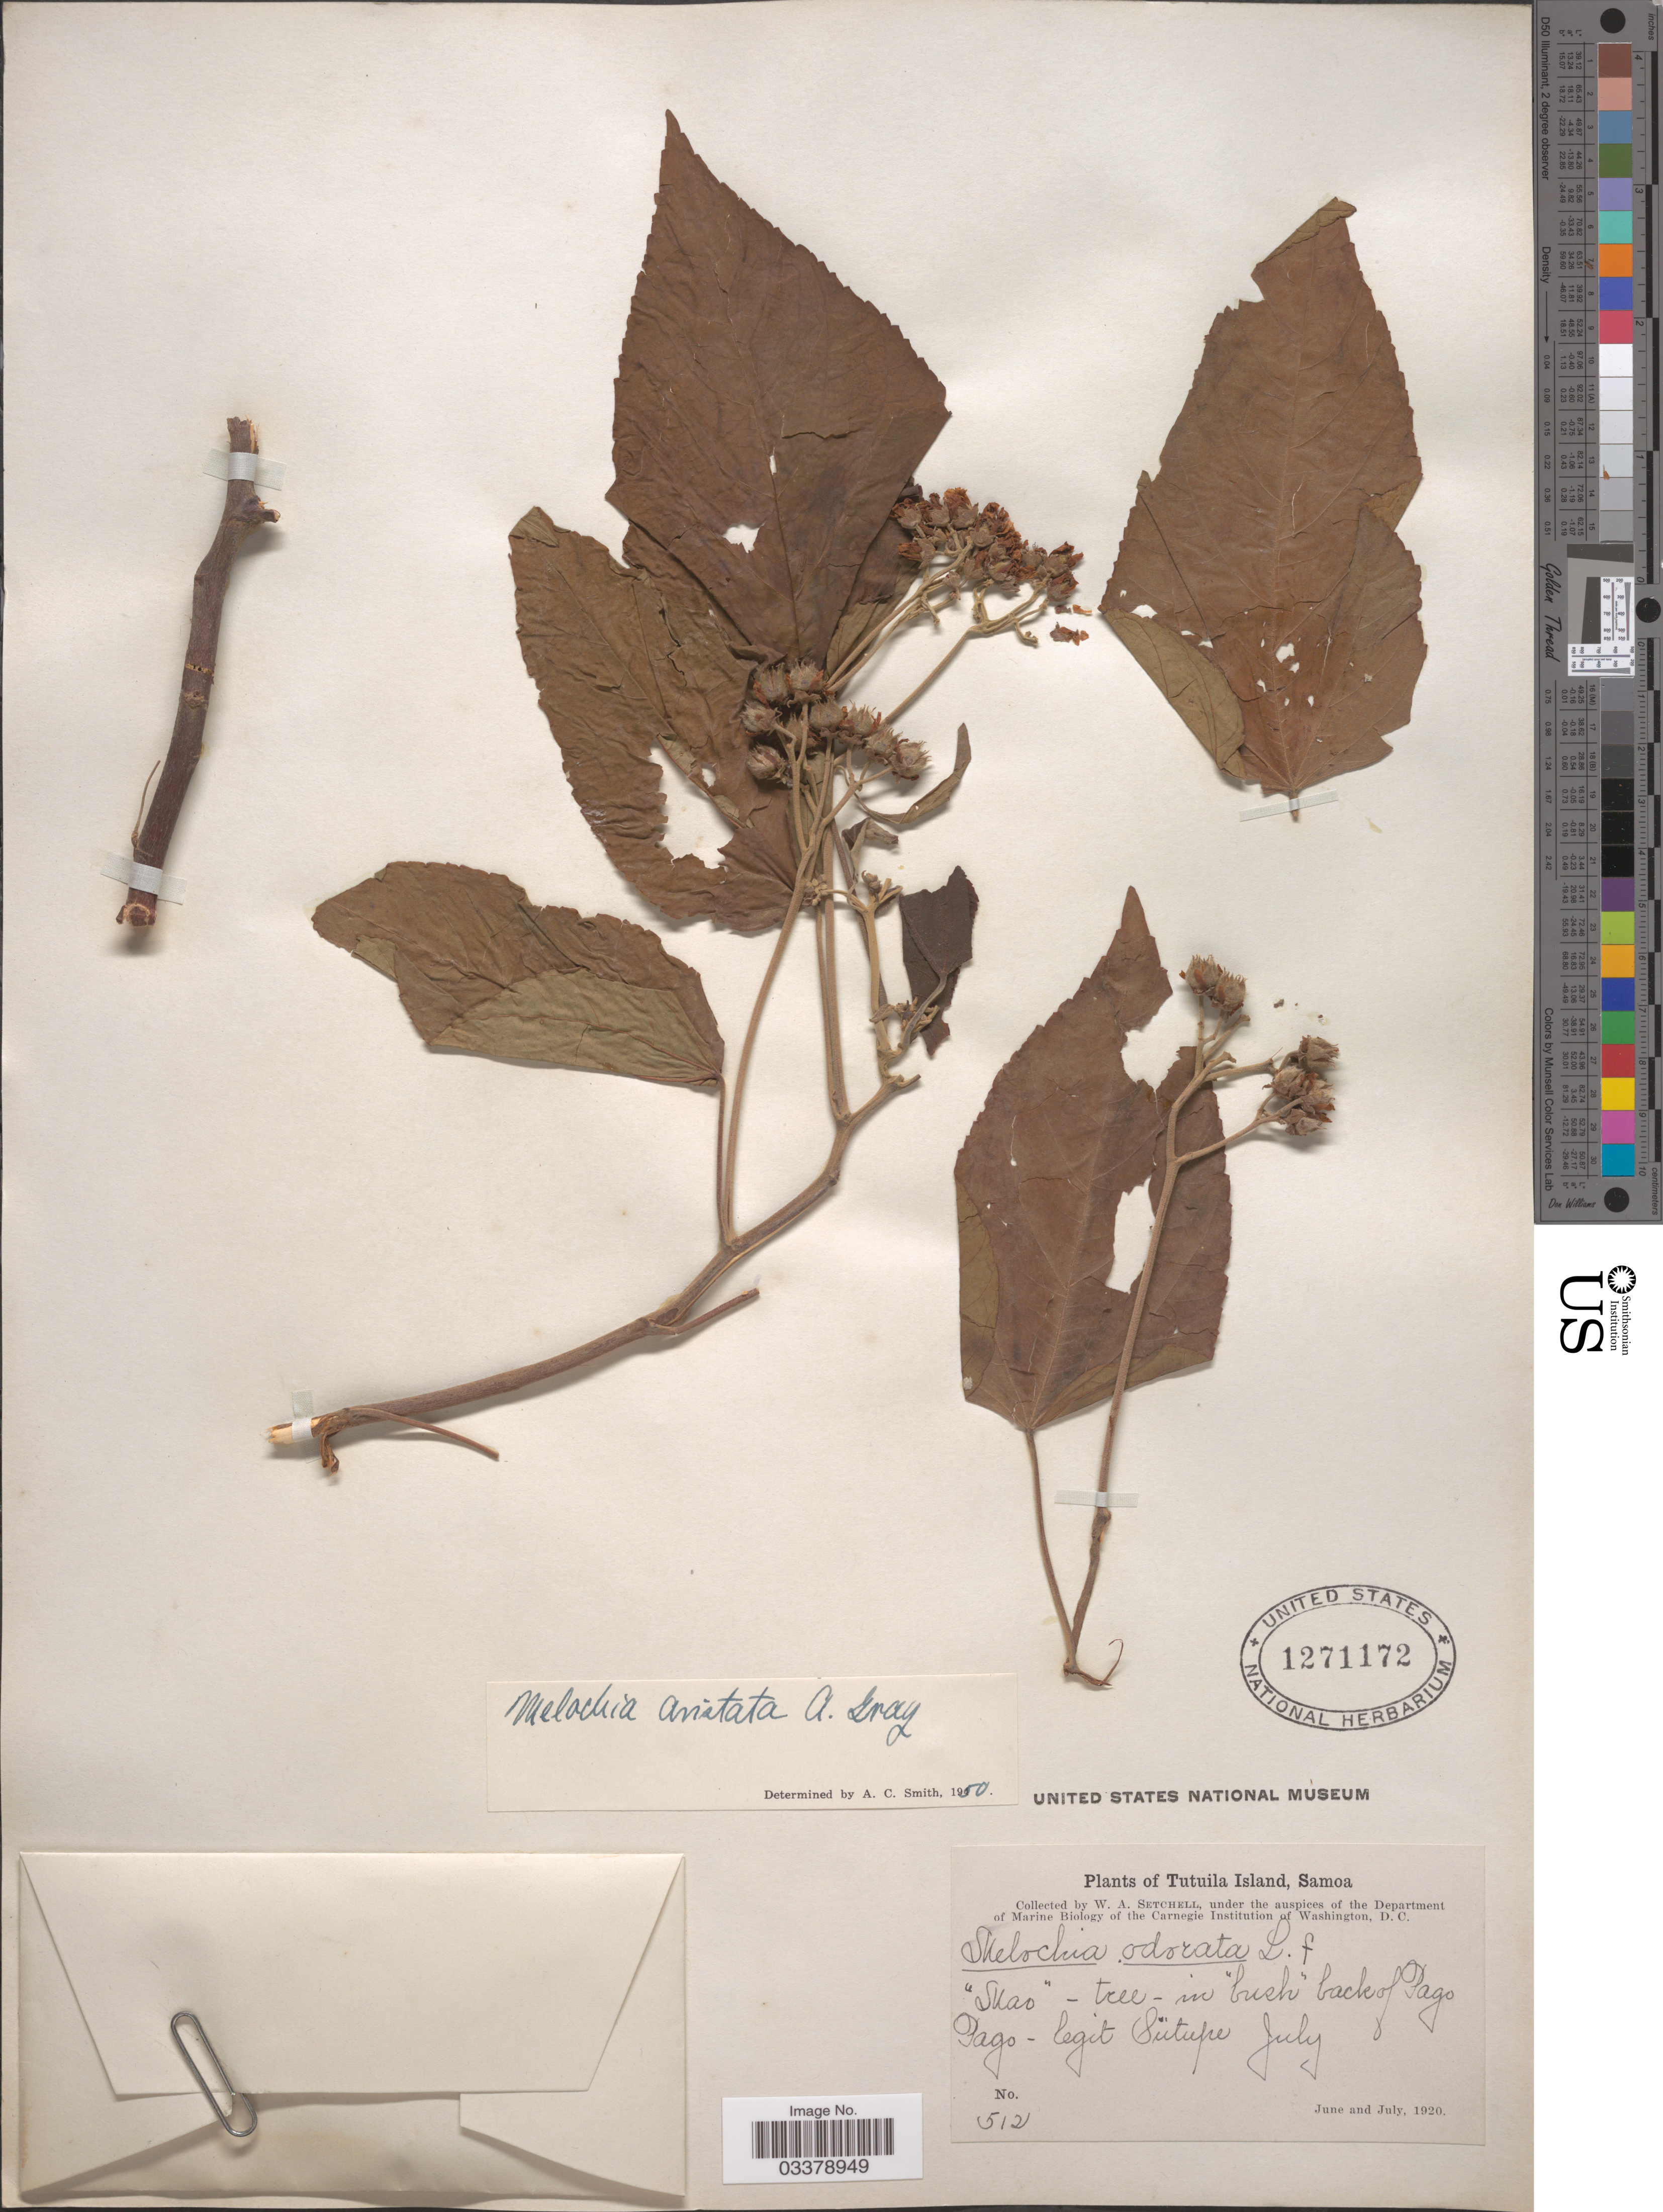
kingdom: Plantae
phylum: Tracheophyta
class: Magnoliopsida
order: Malvales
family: Malvaceae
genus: Melochia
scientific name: Melochia aristata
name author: A. Gray in Wilkes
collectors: W. Setchell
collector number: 512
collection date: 1920-07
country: American Samoa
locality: Tutuila Island, back of Pago Pago.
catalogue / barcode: US 1271172